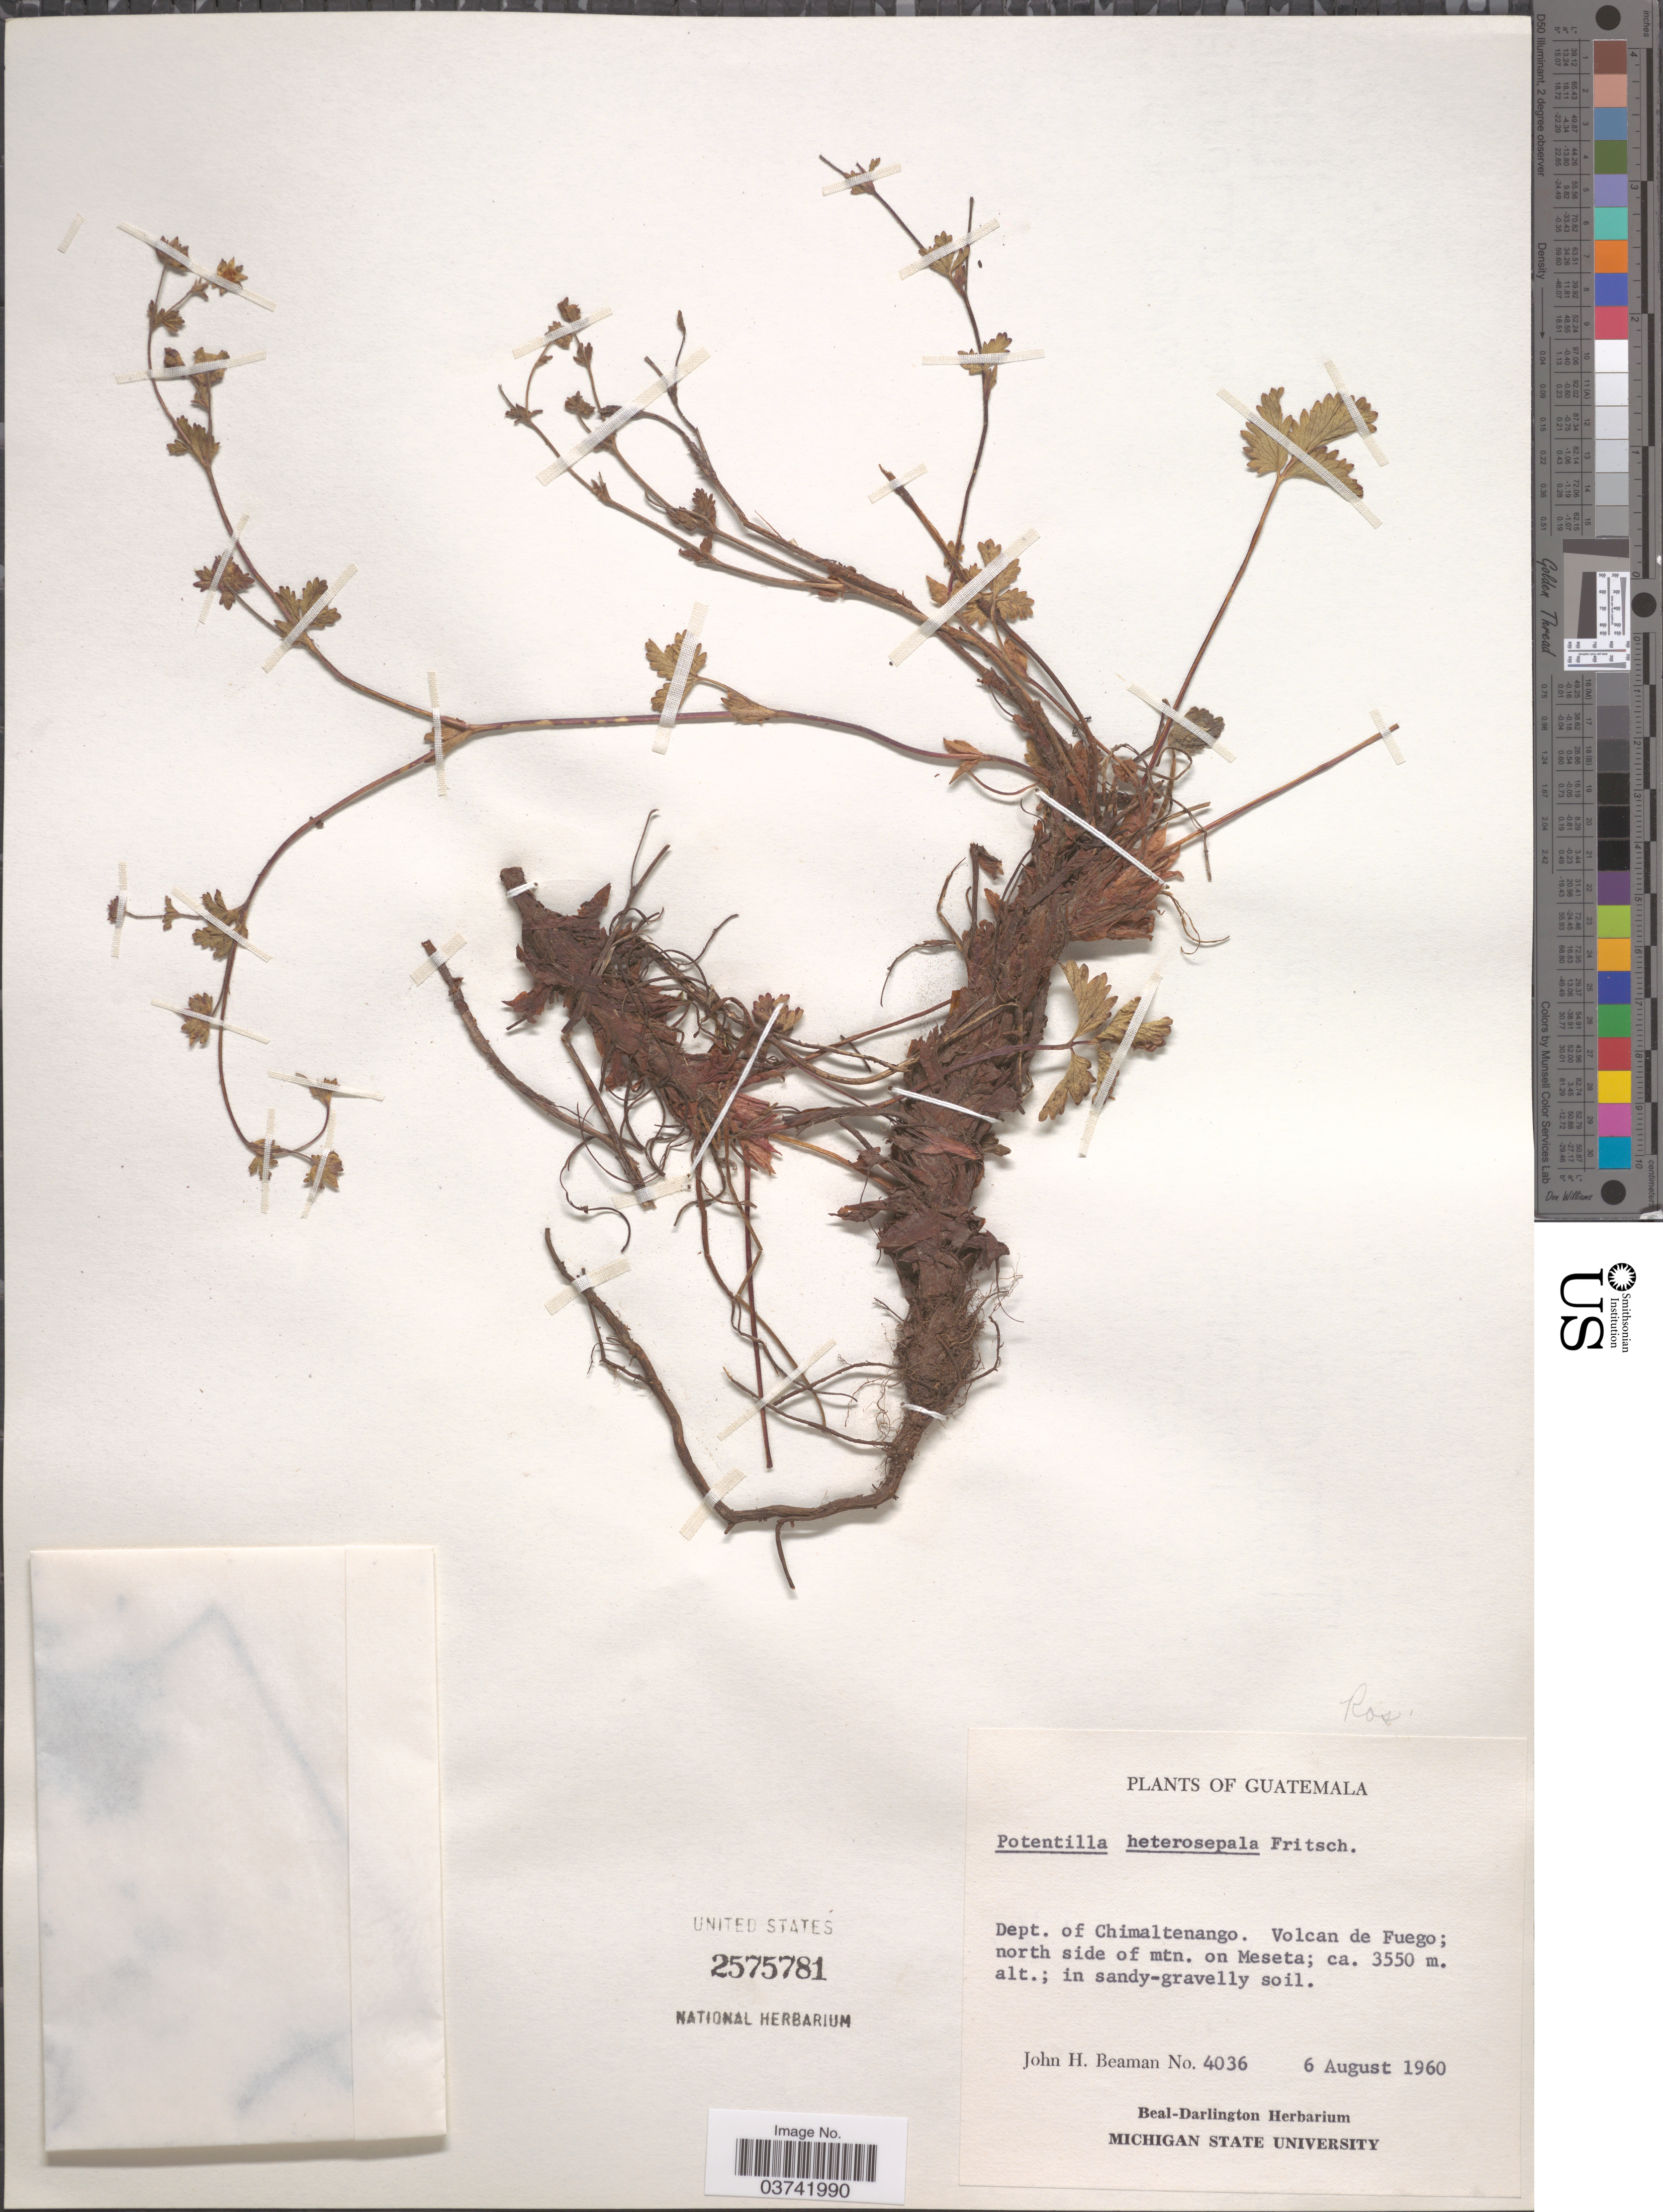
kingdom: Plantae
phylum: Tracheophyta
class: Magnoliopsida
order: Rosales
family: Rosaceae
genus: Potentilla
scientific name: Potentilla heterosepala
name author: Fritsch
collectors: J. H. Beaman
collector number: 4036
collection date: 1960-08-06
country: Guatemala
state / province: Chimaltenango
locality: Dept. of Chimaltenango. Volcan de Fuego; north side of mtn. on Meseta.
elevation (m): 3550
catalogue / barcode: US 2575781